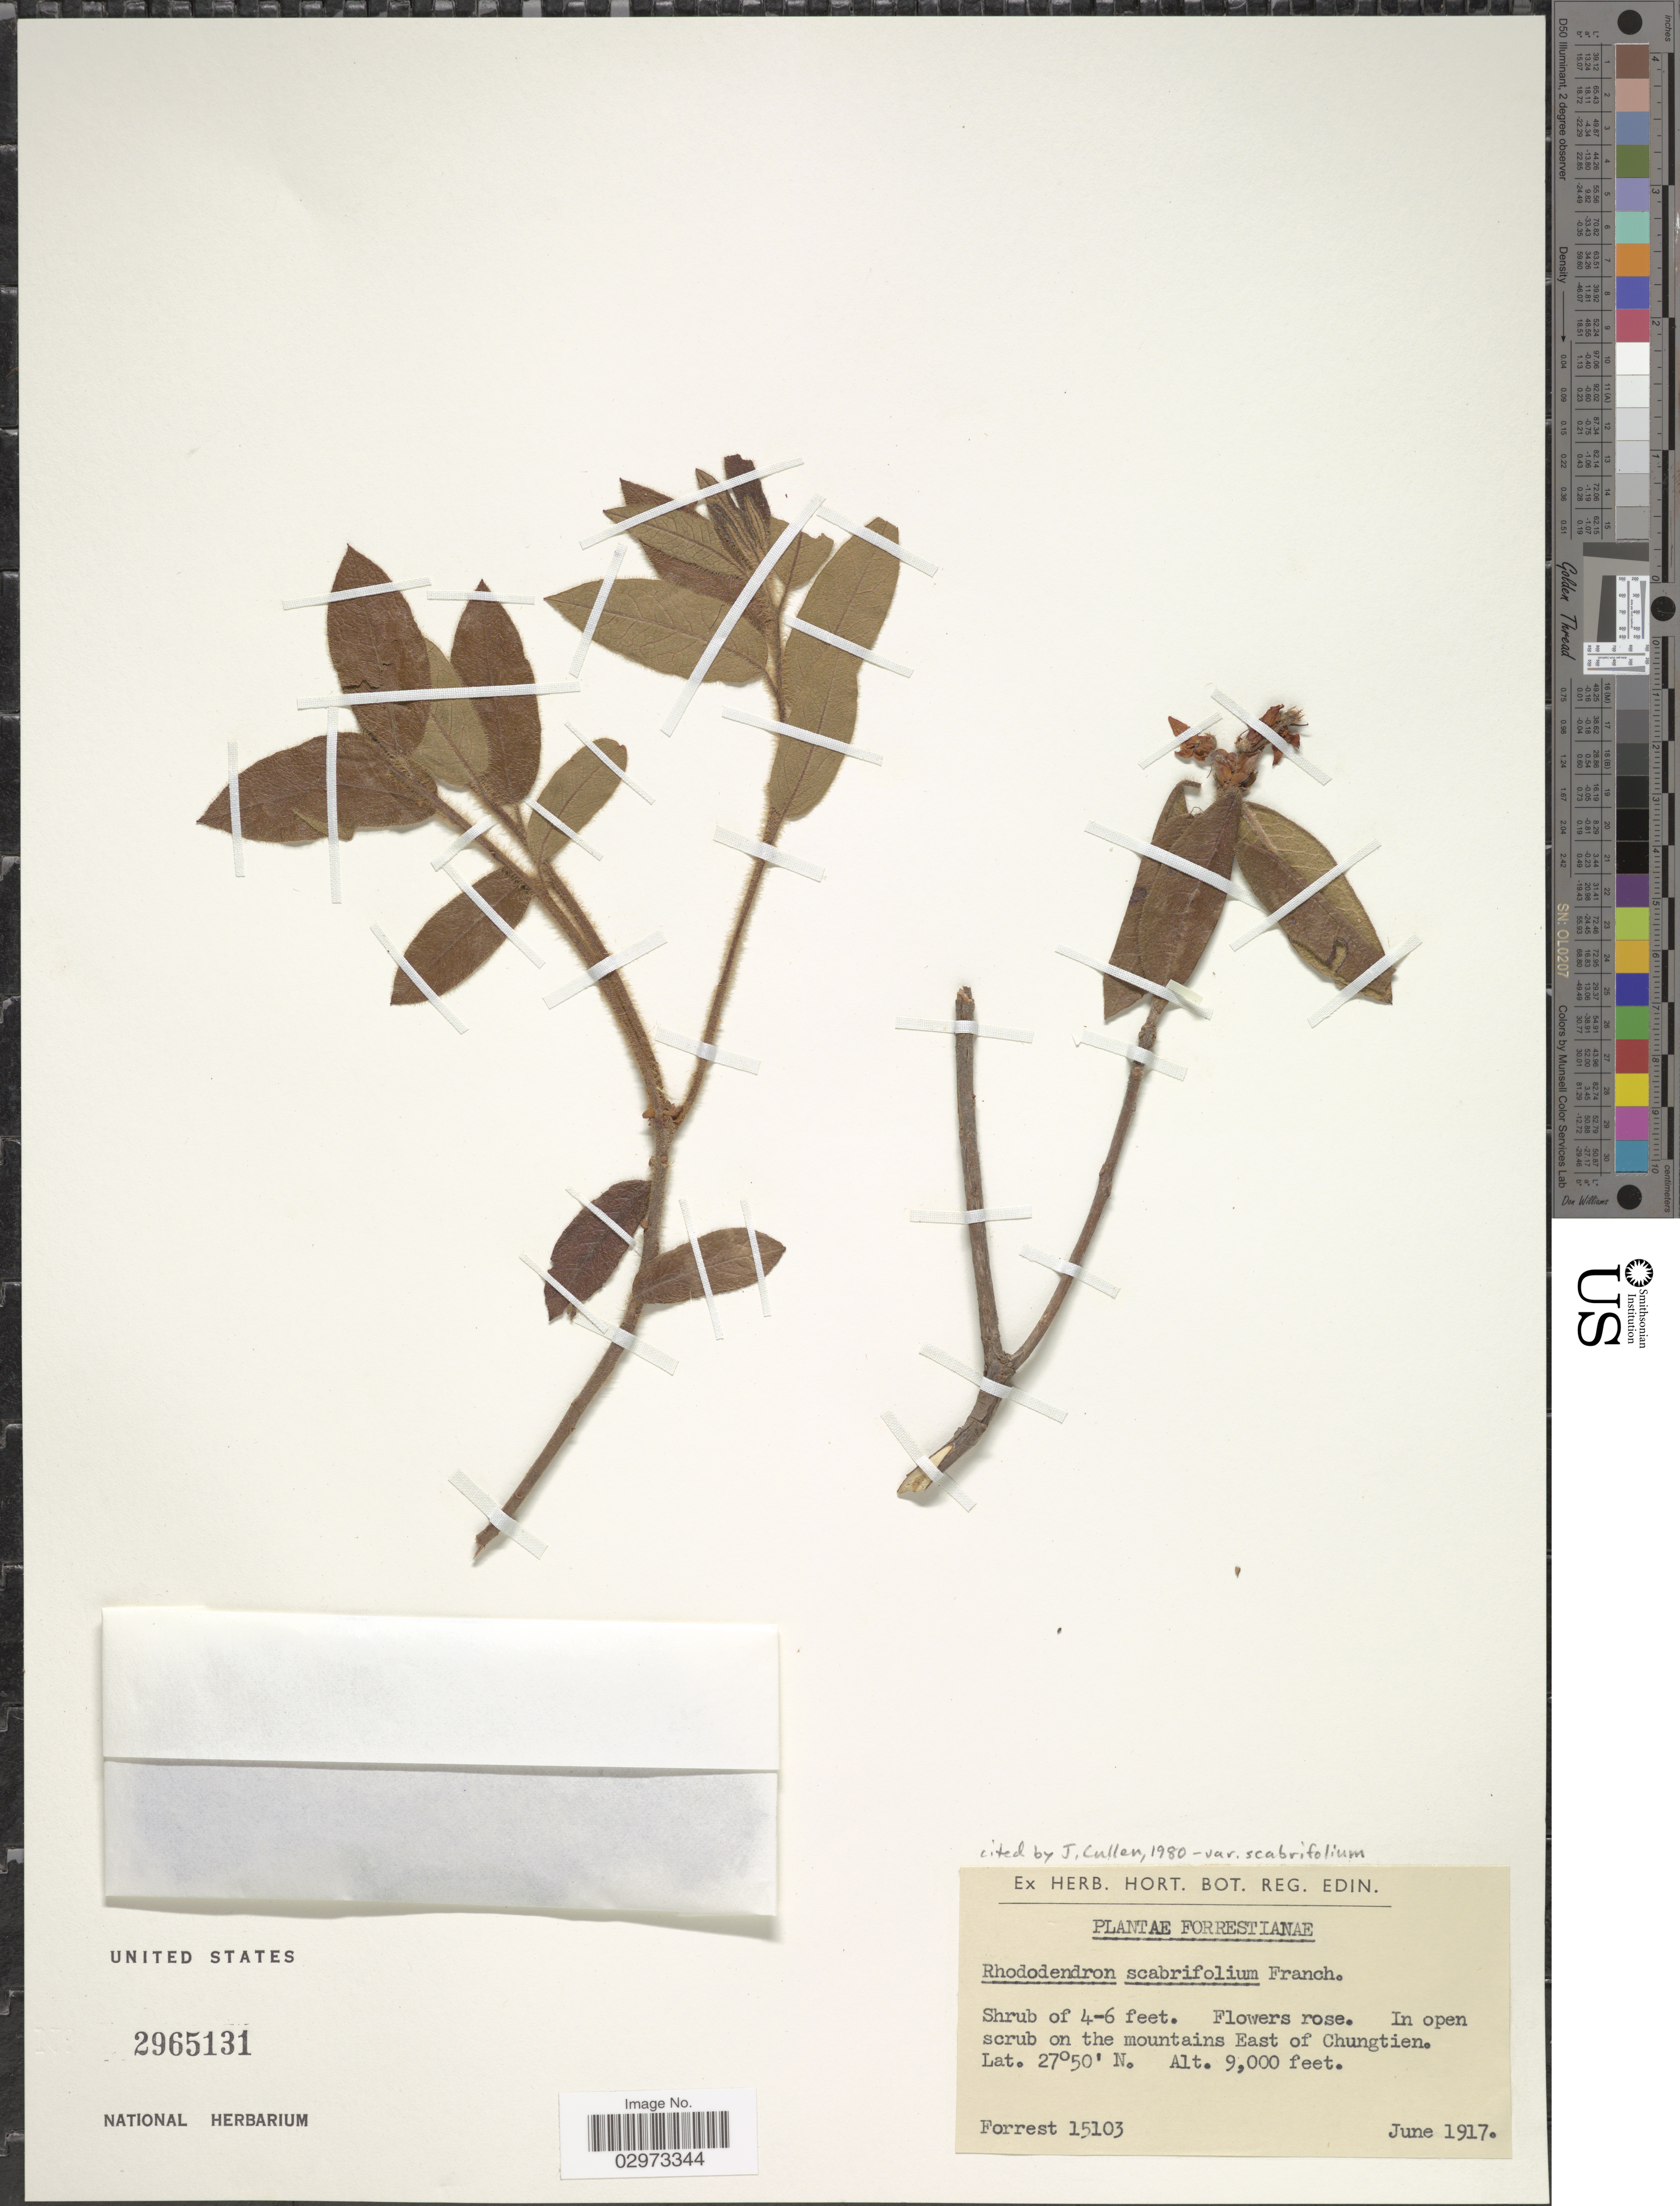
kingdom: Plantae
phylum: Tracheophyta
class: Magnoliopsida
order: Ericales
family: Ericaceae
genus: Rhododendron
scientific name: Rhododendron scabrifolium var. scabrifolium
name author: Franch.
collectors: -. Forrest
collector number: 15103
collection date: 1917-06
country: China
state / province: Yunnan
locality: In open scrub on the mountains East of Chungtien.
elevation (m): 2743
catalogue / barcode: US 2965131